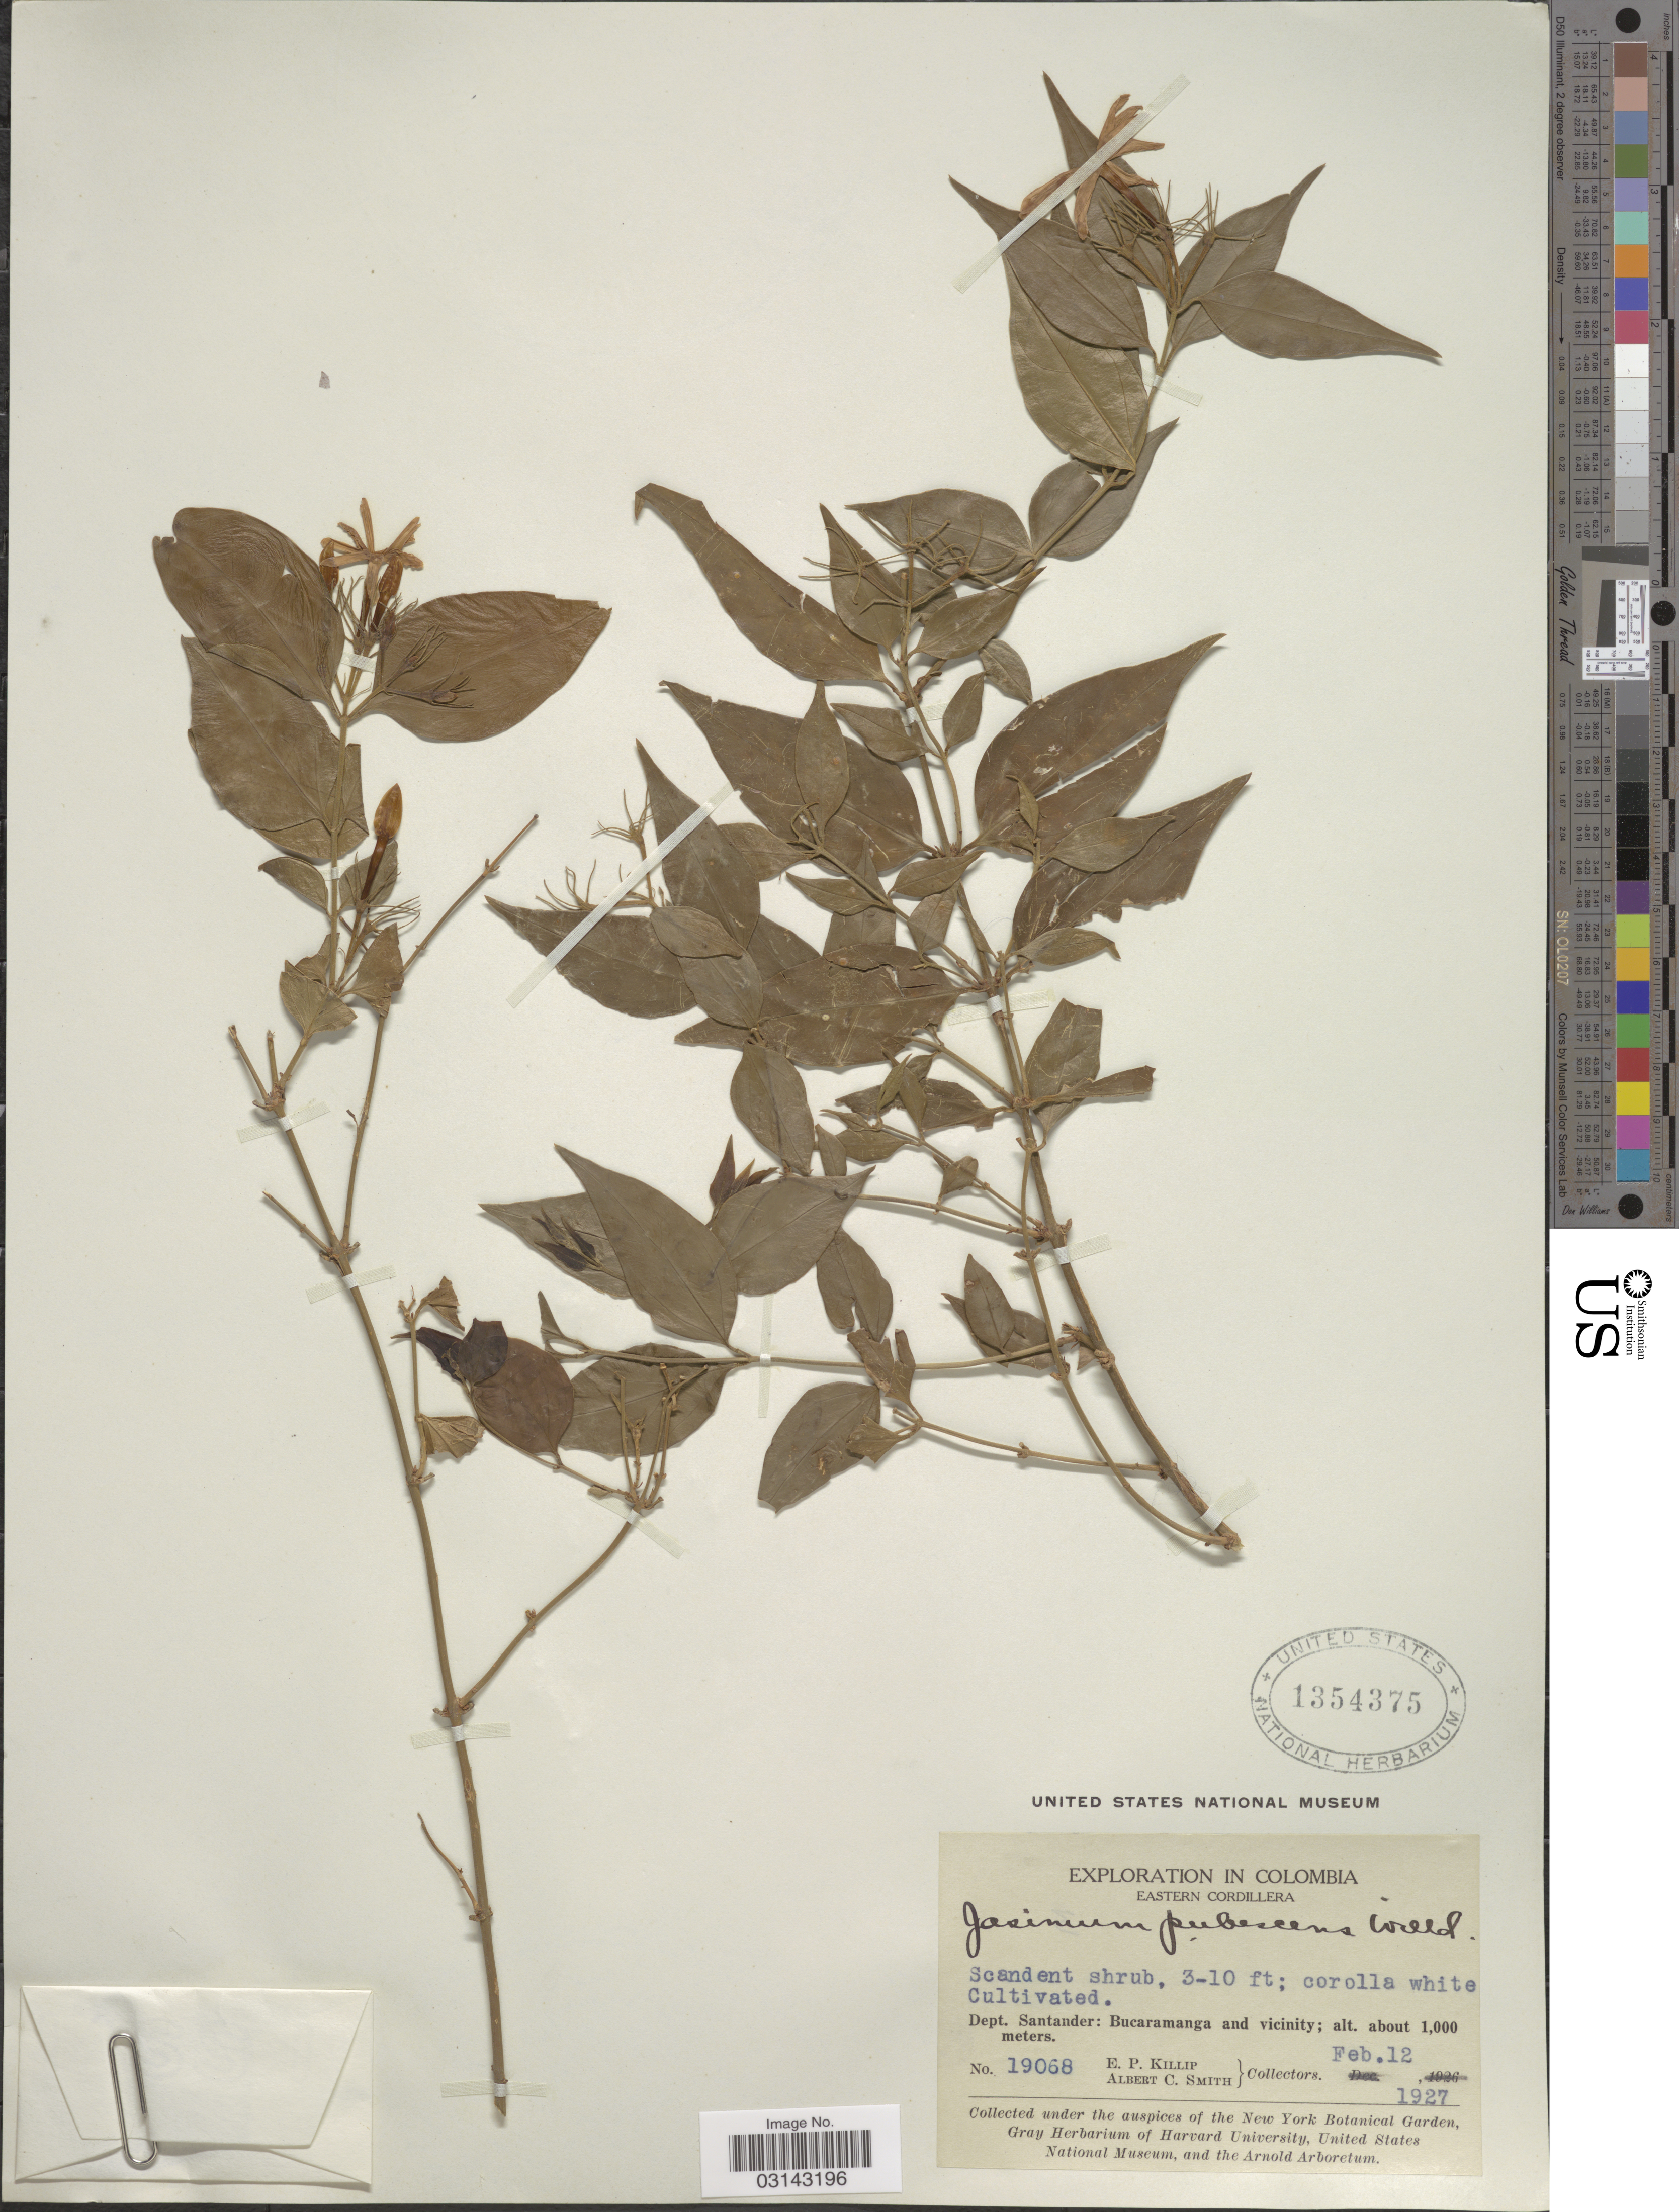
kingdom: Plantae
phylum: Tracheophyta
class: Magnoliopsida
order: Lamiales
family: Oleaceae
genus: Jasminum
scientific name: Jasminum laurifolium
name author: Roxb.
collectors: E. P. Killip & A. C. Smith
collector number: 19068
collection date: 1927-02-12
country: Colombia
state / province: Santander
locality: Eastern Cordillera. Dept. Santander: Bucaramanga and vicinity.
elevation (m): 1000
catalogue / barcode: US 1354375